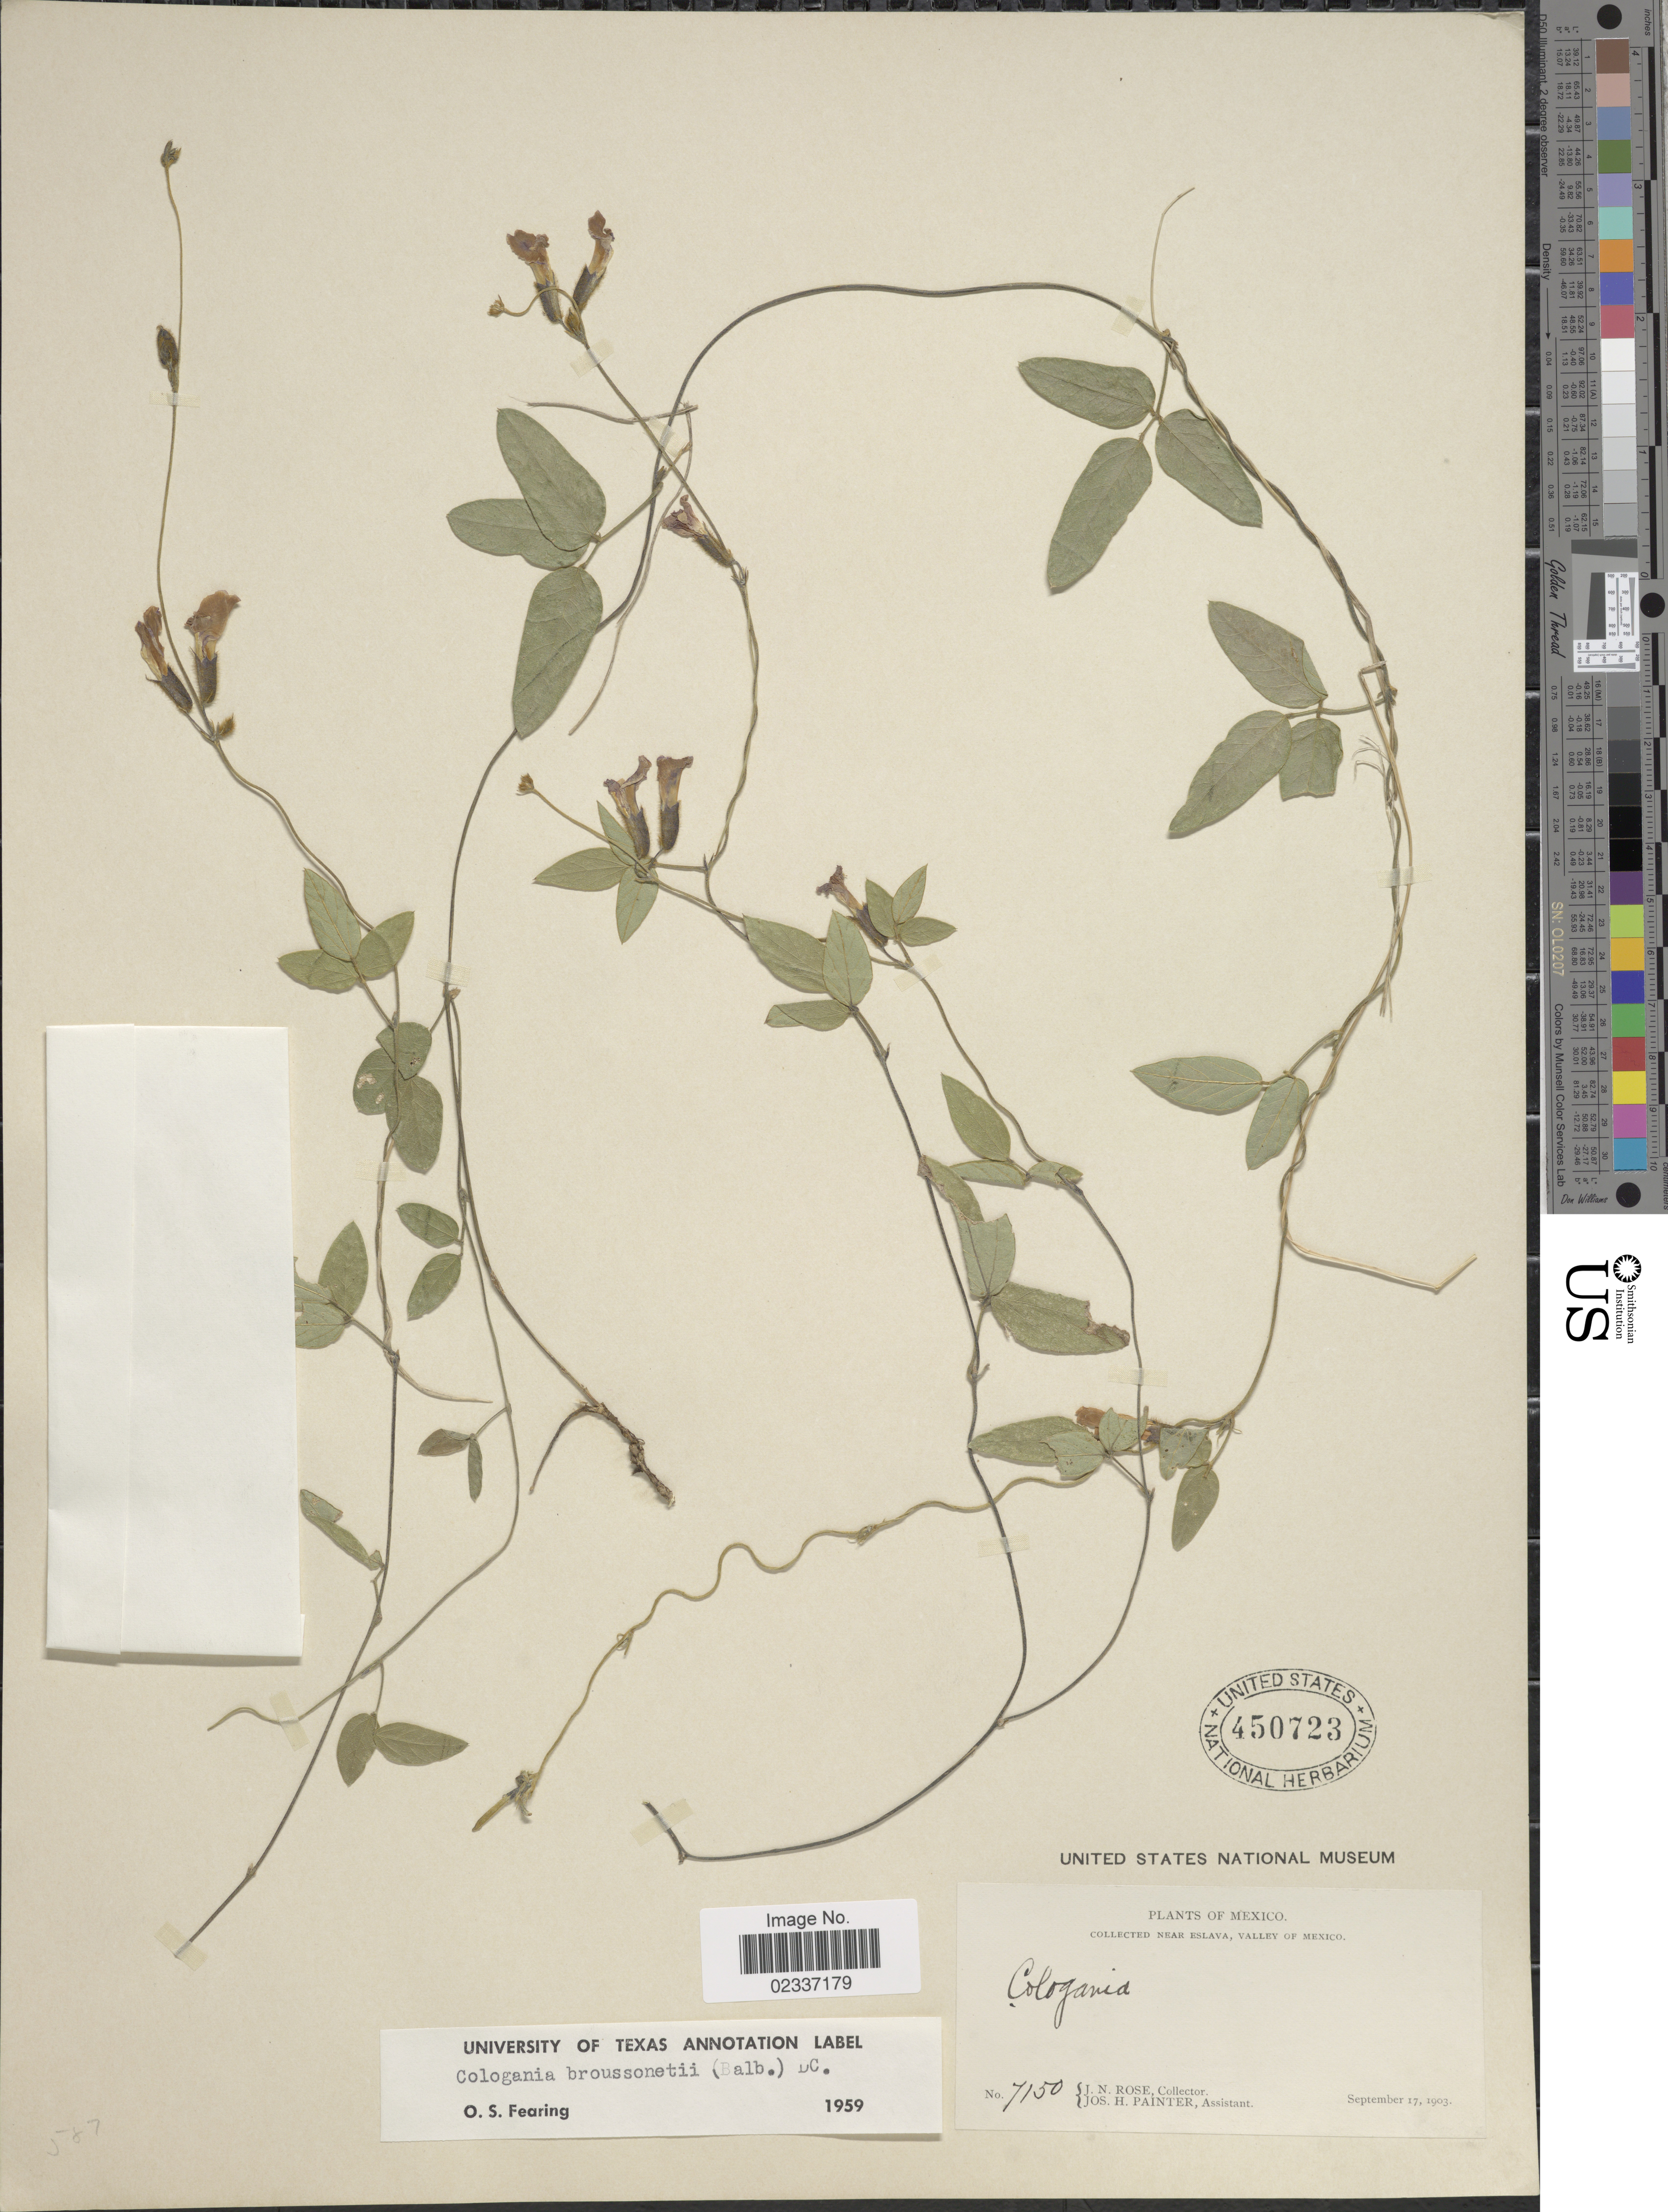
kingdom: Plantae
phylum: Tracheophyta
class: Magnoliopsida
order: Fabales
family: Fabaceae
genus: Cologania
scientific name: Cologania broussonetii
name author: (Balb.) DC.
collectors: J. N. Rose & J. H. Painter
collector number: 7150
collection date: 1903-09-17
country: Mexico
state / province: México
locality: Near Eslava, Valley of Mexico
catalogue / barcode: US 450723